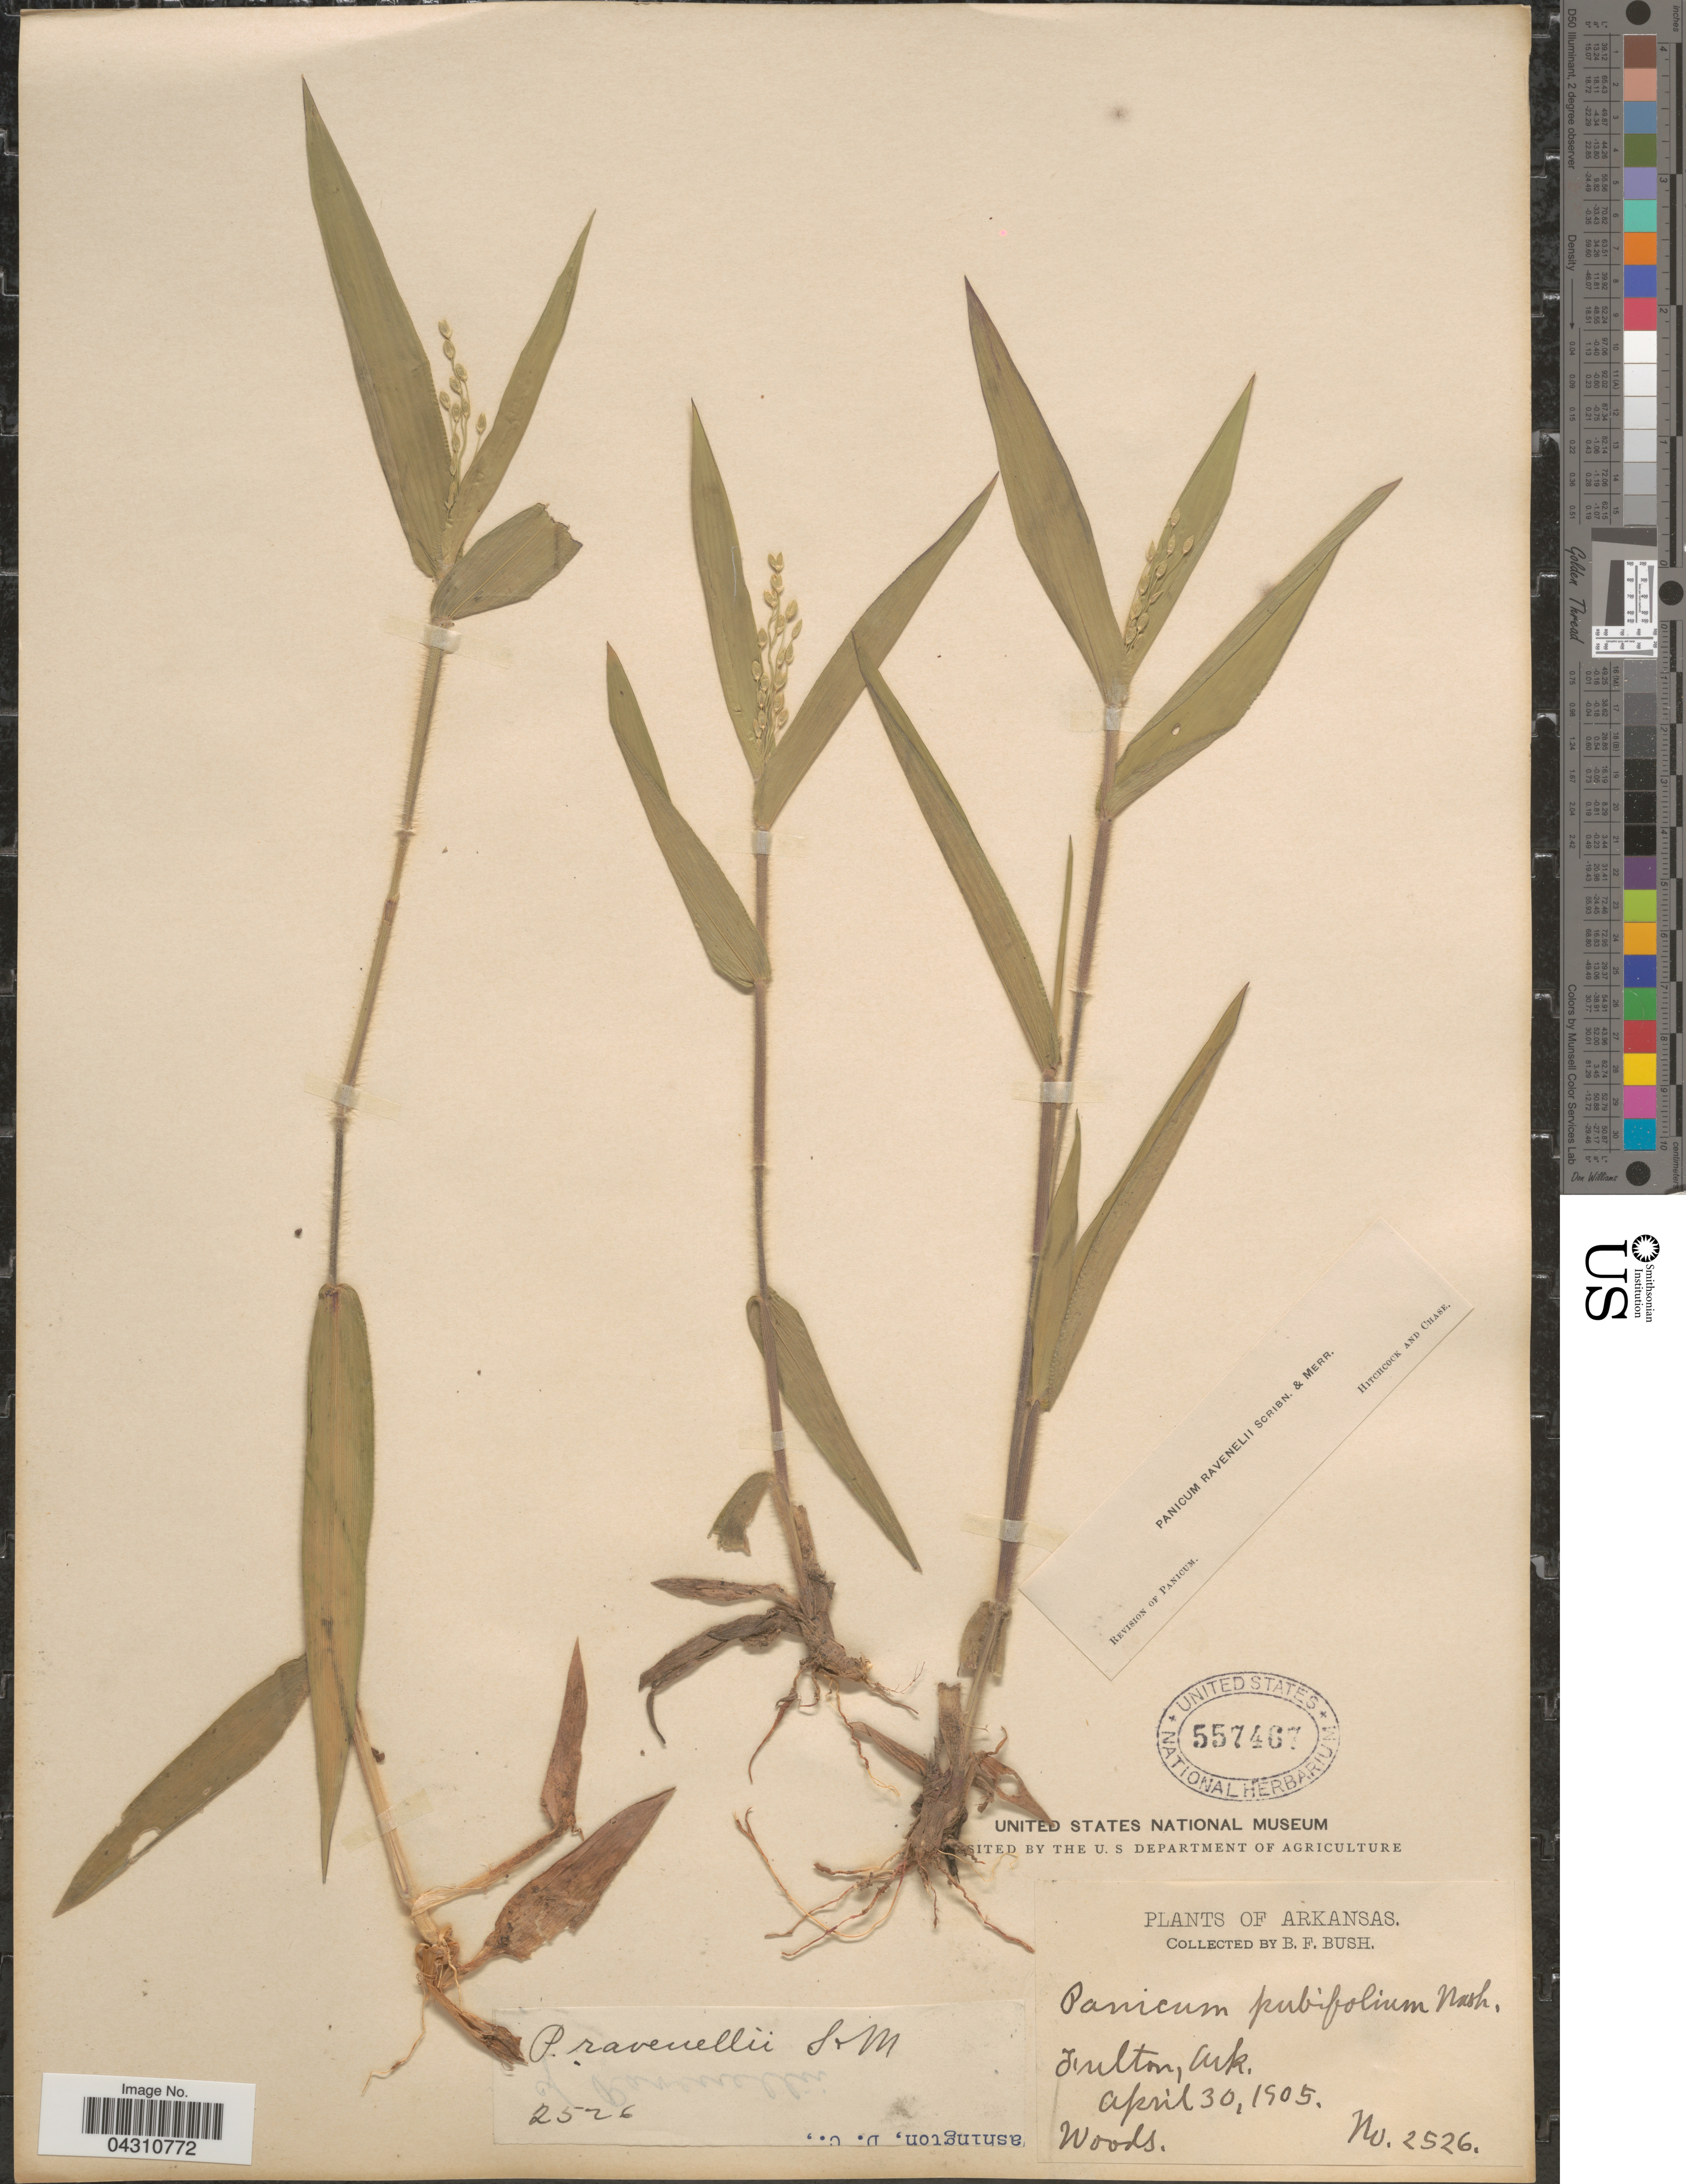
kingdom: Plantae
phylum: Tracheophyta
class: Liliopsida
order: Poales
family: Poaceae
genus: Dichanthelium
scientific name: Dichanthelium ravenelii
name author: (Scribn. & Merr.) Gould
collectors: B. F. Bush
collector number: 2526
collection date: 1905-04-30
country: United States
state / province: Arkansas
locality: Fulton. Woods.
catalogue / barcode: US 557407